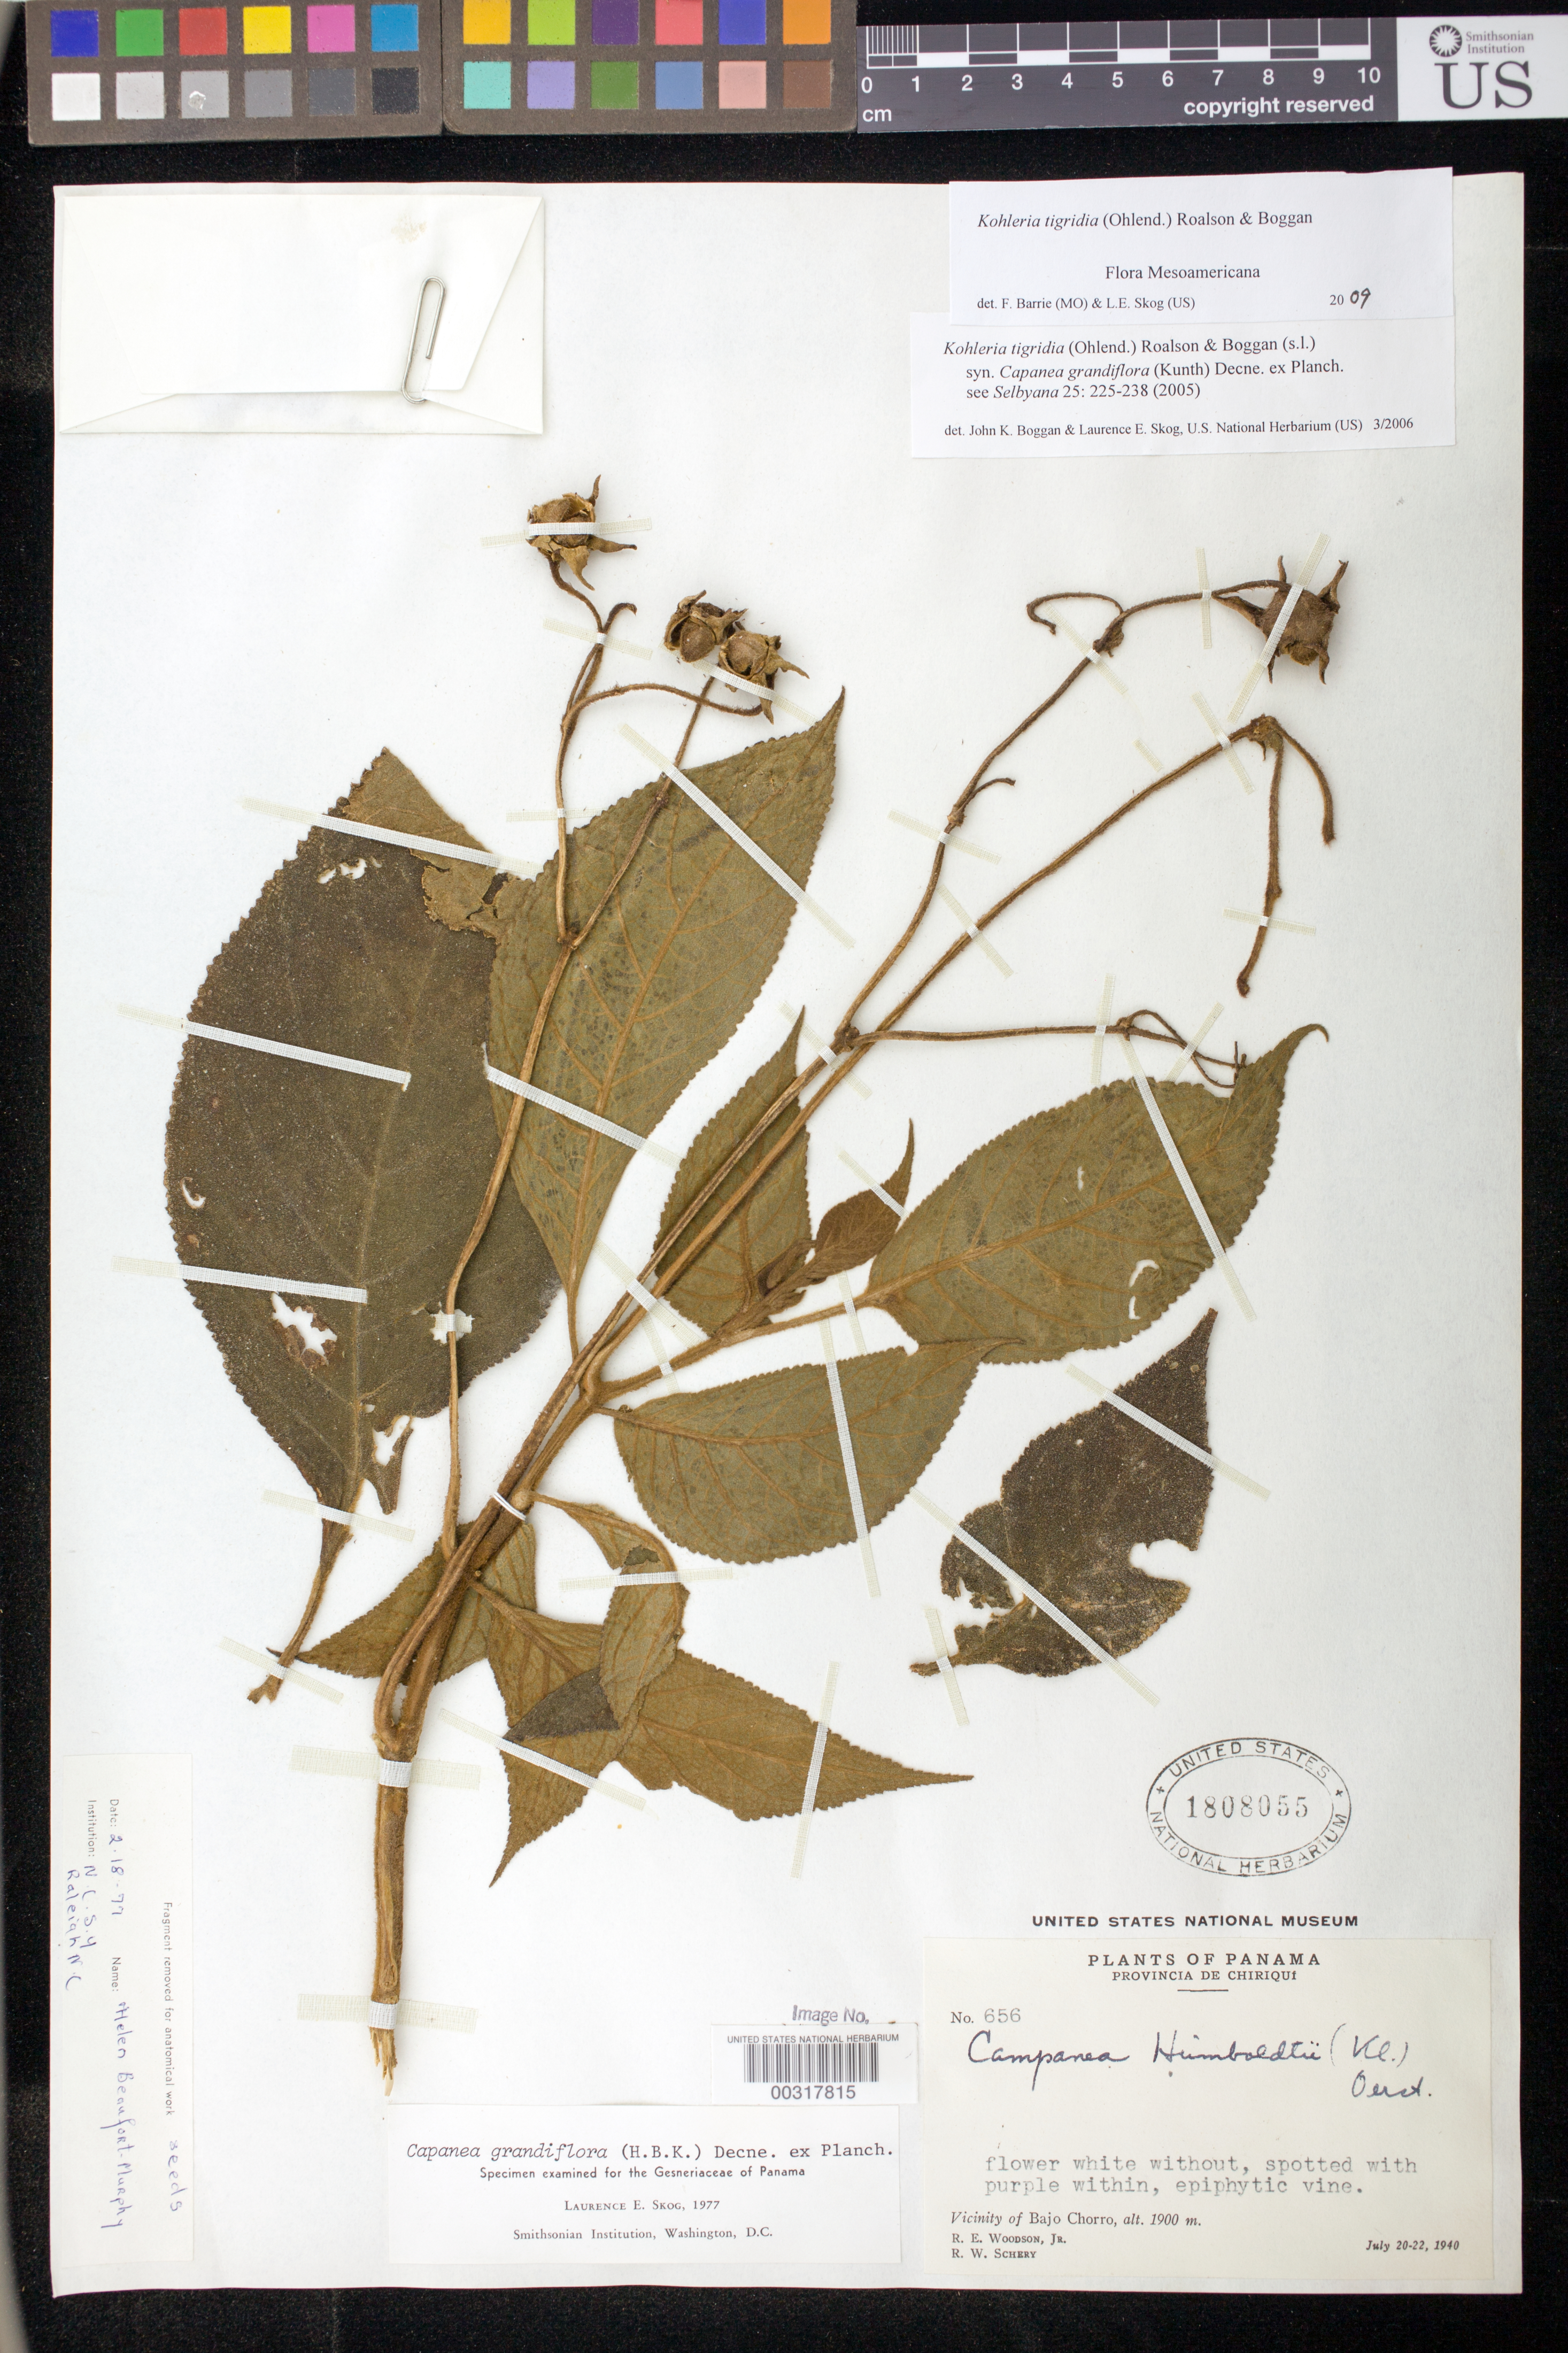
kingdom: Plantae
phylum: Tracheophyta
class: Magnoliopsida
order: Lamiales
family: Gesneriaceae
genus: Kohleria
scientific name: Kohleria tigridia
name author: (Ohlend.) Roalson & Boggan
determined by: Boggan, J. K.; Skog, L. E.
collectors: R. E. Woodson & R. W. Schery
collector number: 656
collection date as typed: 20-22 Jul 1940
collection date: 1940-07-20/1940-07-22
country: Panama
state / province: Chiriquí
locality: Vicinity of Bajo Chorro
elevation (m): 1900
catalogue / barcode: US 1808055